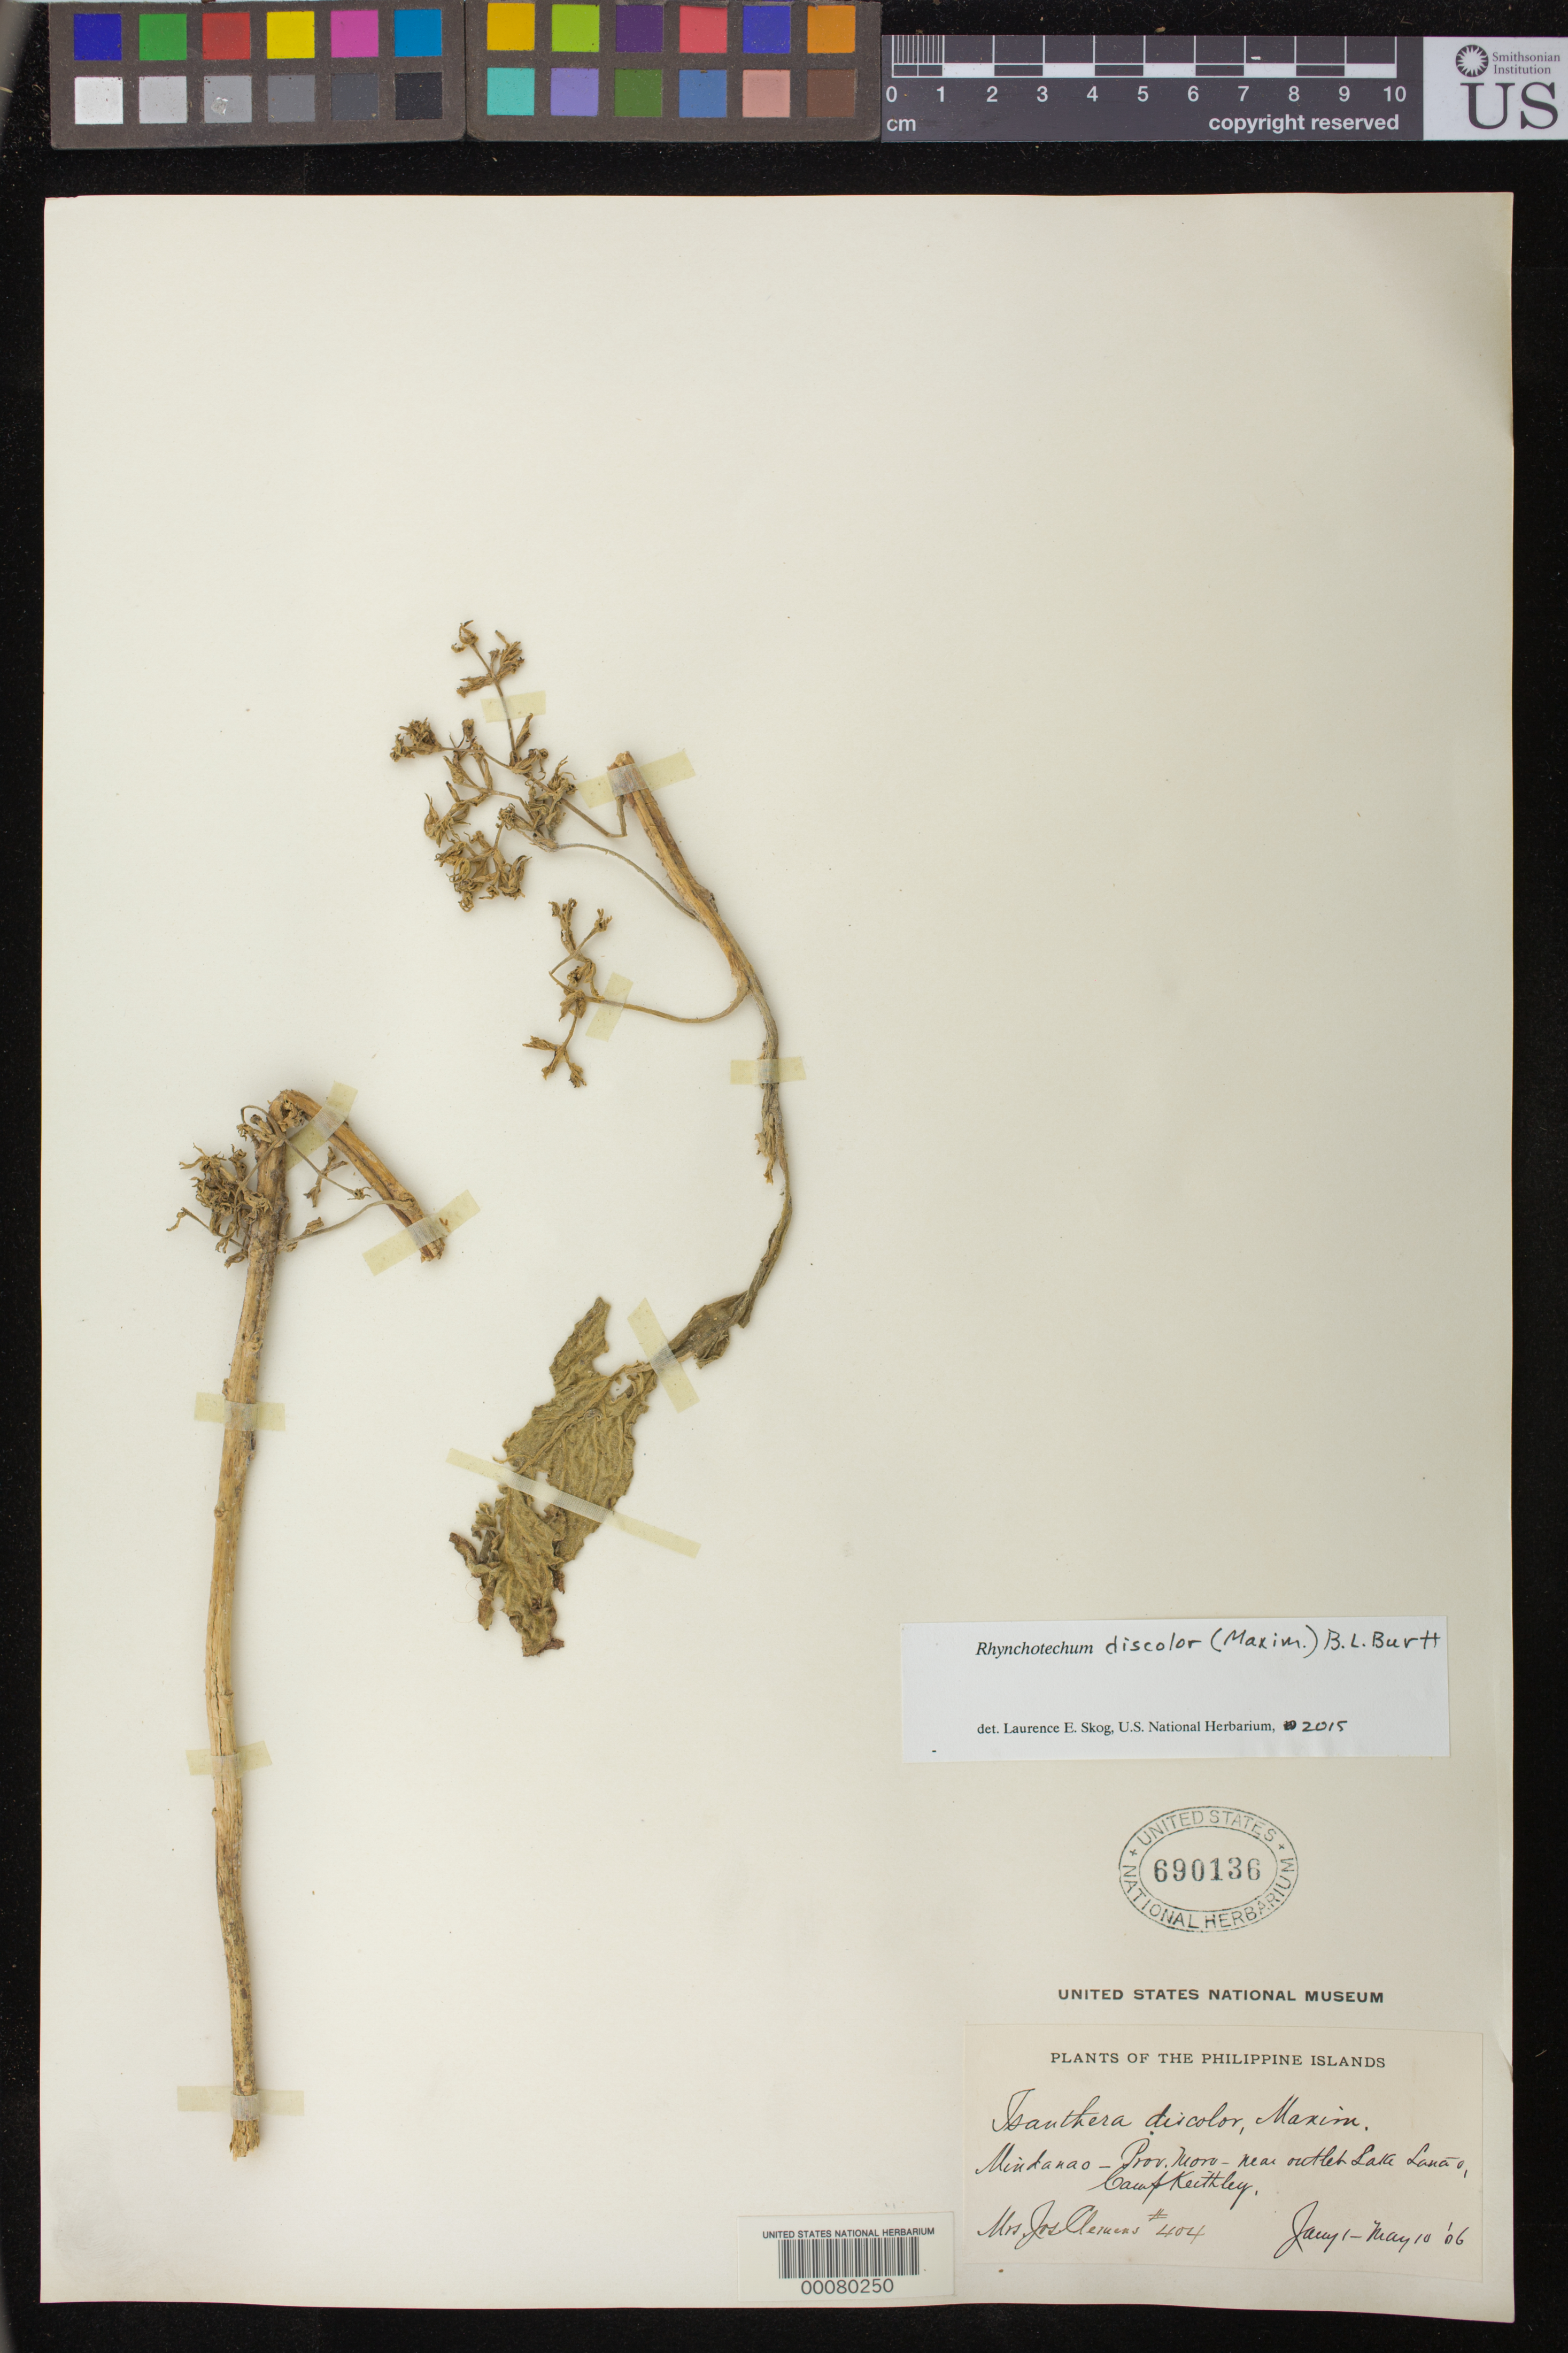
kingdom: Plantae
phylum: Tracheophyta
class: Magnoliopsida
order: Lamiales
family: Gesneriaceae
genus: Rhynchotechum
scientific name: Rhynchotechum discolor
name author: (Maxim.) B.L. Burtt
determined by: Skog, Laurence E.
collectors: J. Clemens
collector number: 404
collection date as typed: Jan-May 1906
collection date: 1906-01/1906-05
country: Philippines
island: Mindanao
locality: Prov moro, near outlet lake lanao, camp keithley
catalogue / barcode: US 690136